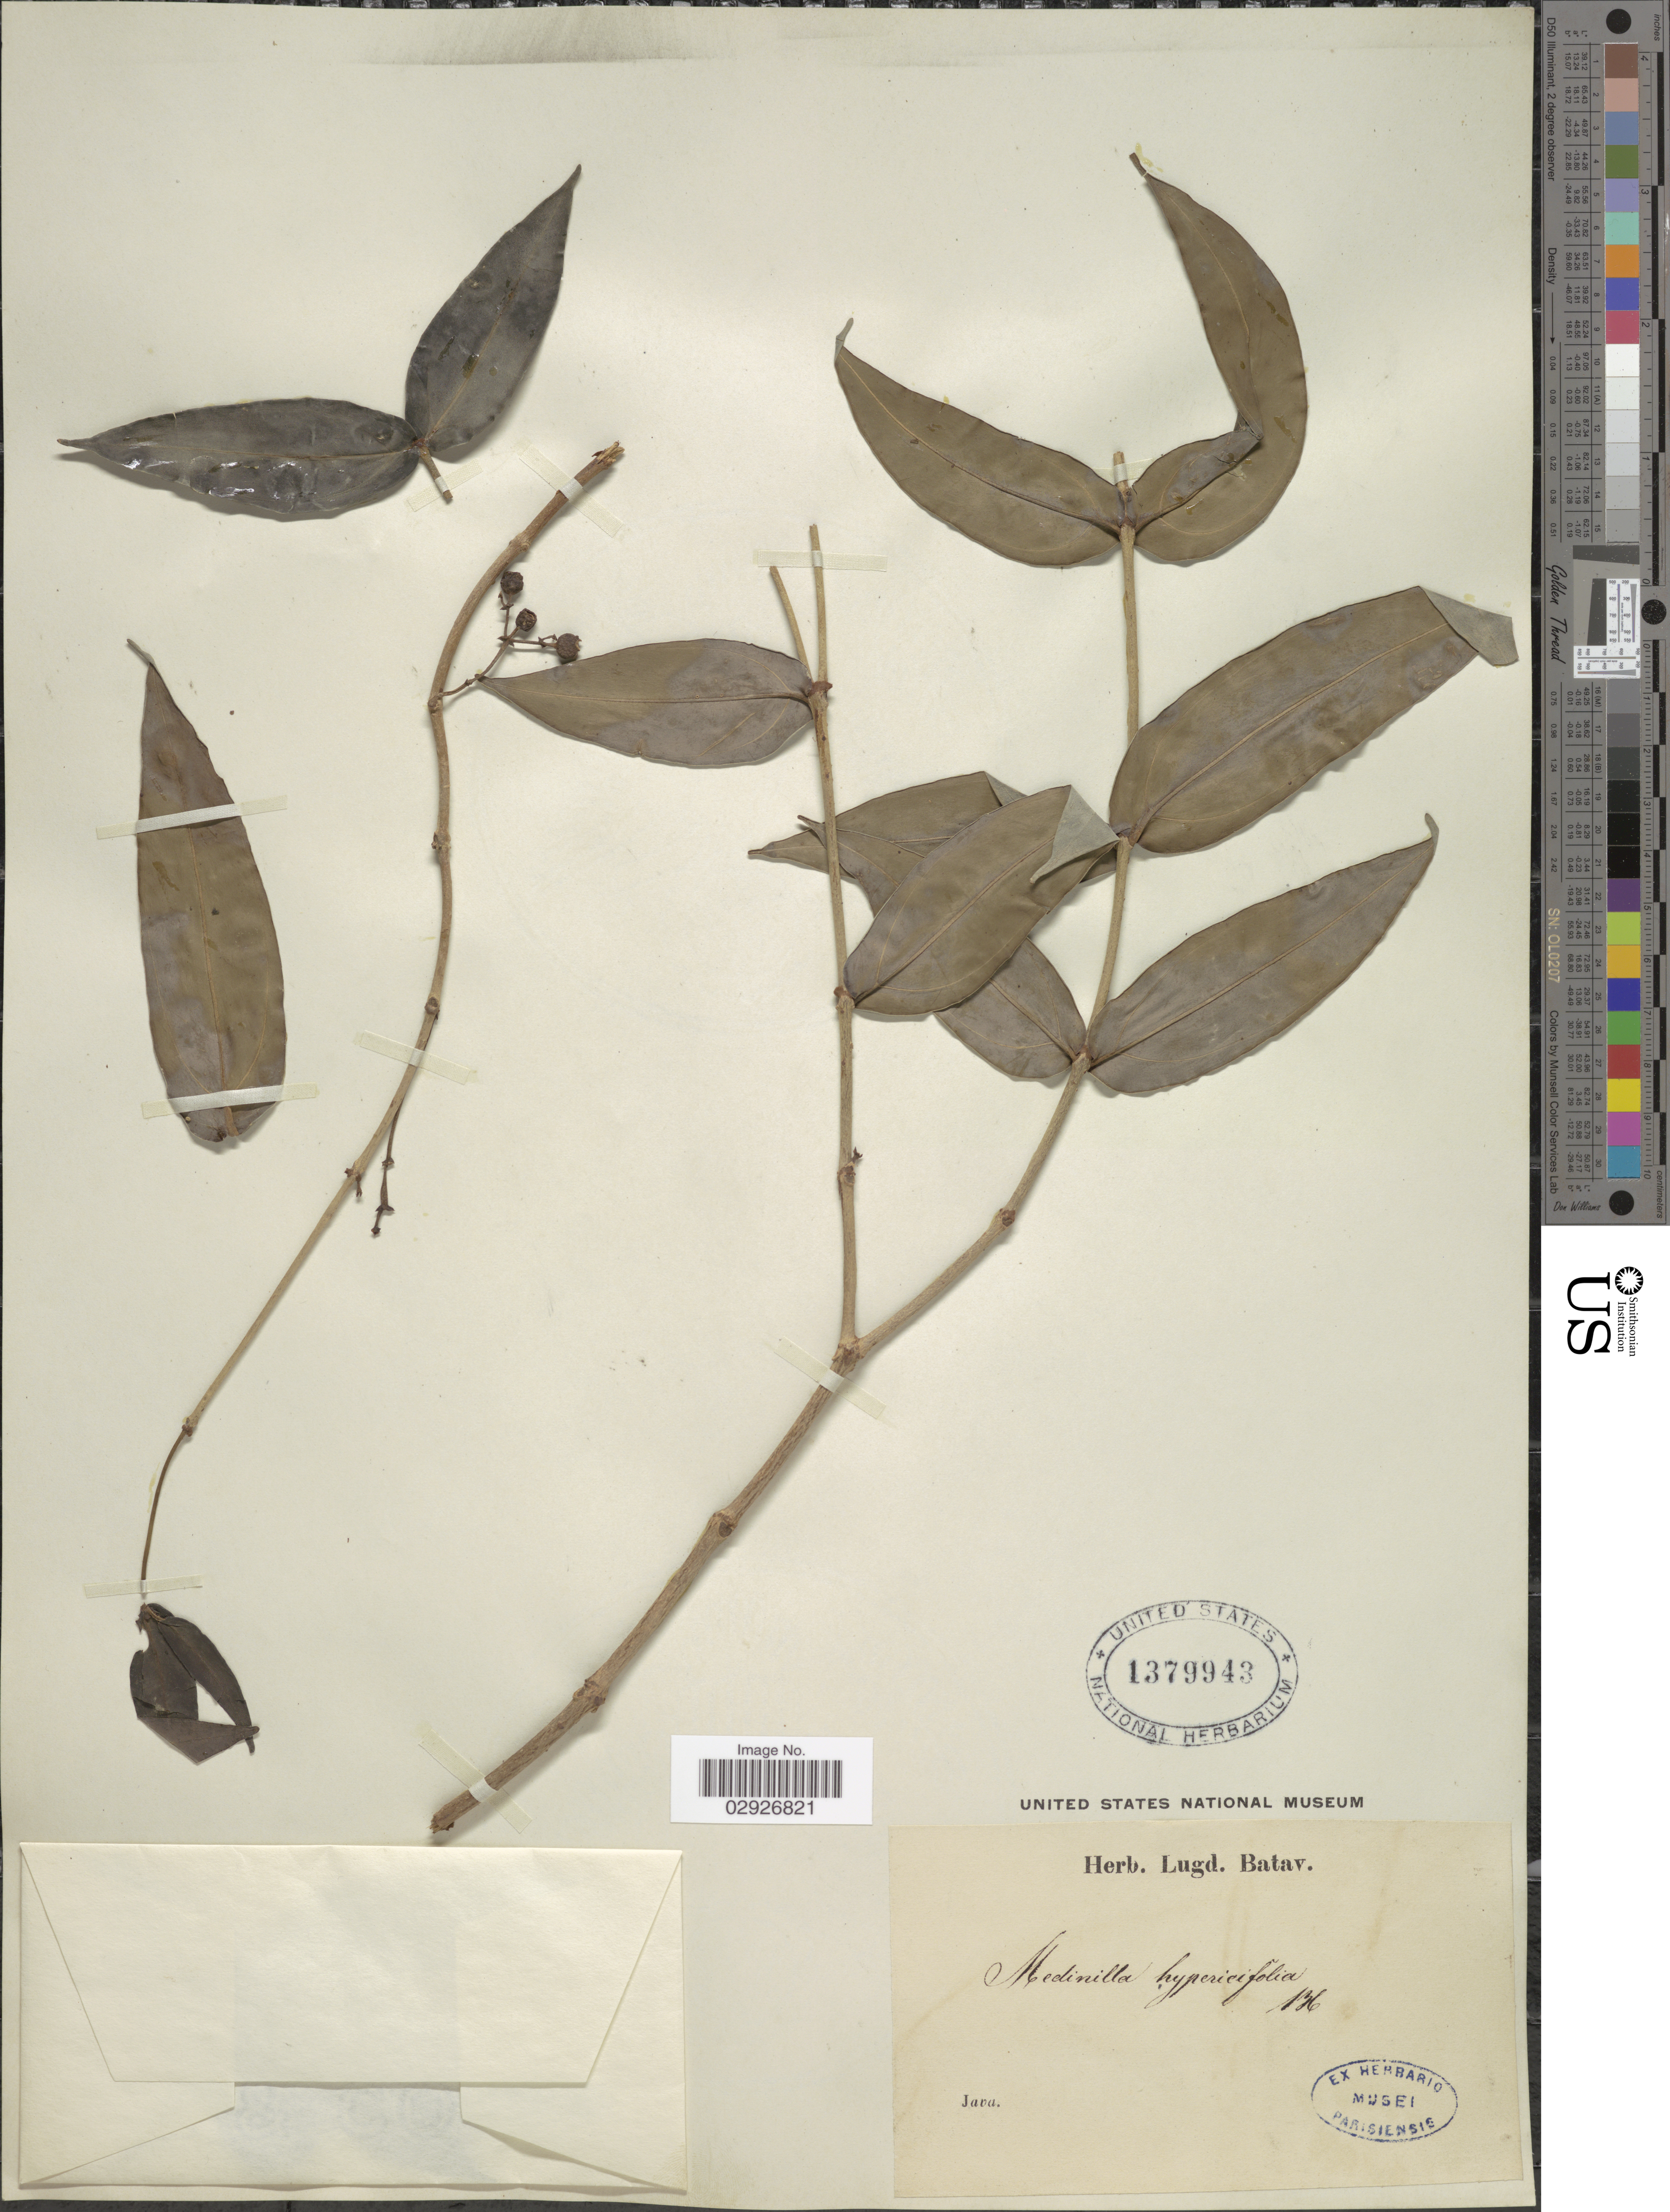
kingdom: Plantae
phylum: Tracheophyta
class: Magnoliopsida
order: Myrtales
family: Melastomataceae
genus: Medinilla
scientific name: Medinilla hypericifolia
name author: Blume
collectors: ex herb. Lugduno-Batavo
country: Indonesia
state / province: Java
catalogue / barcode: US 1379943